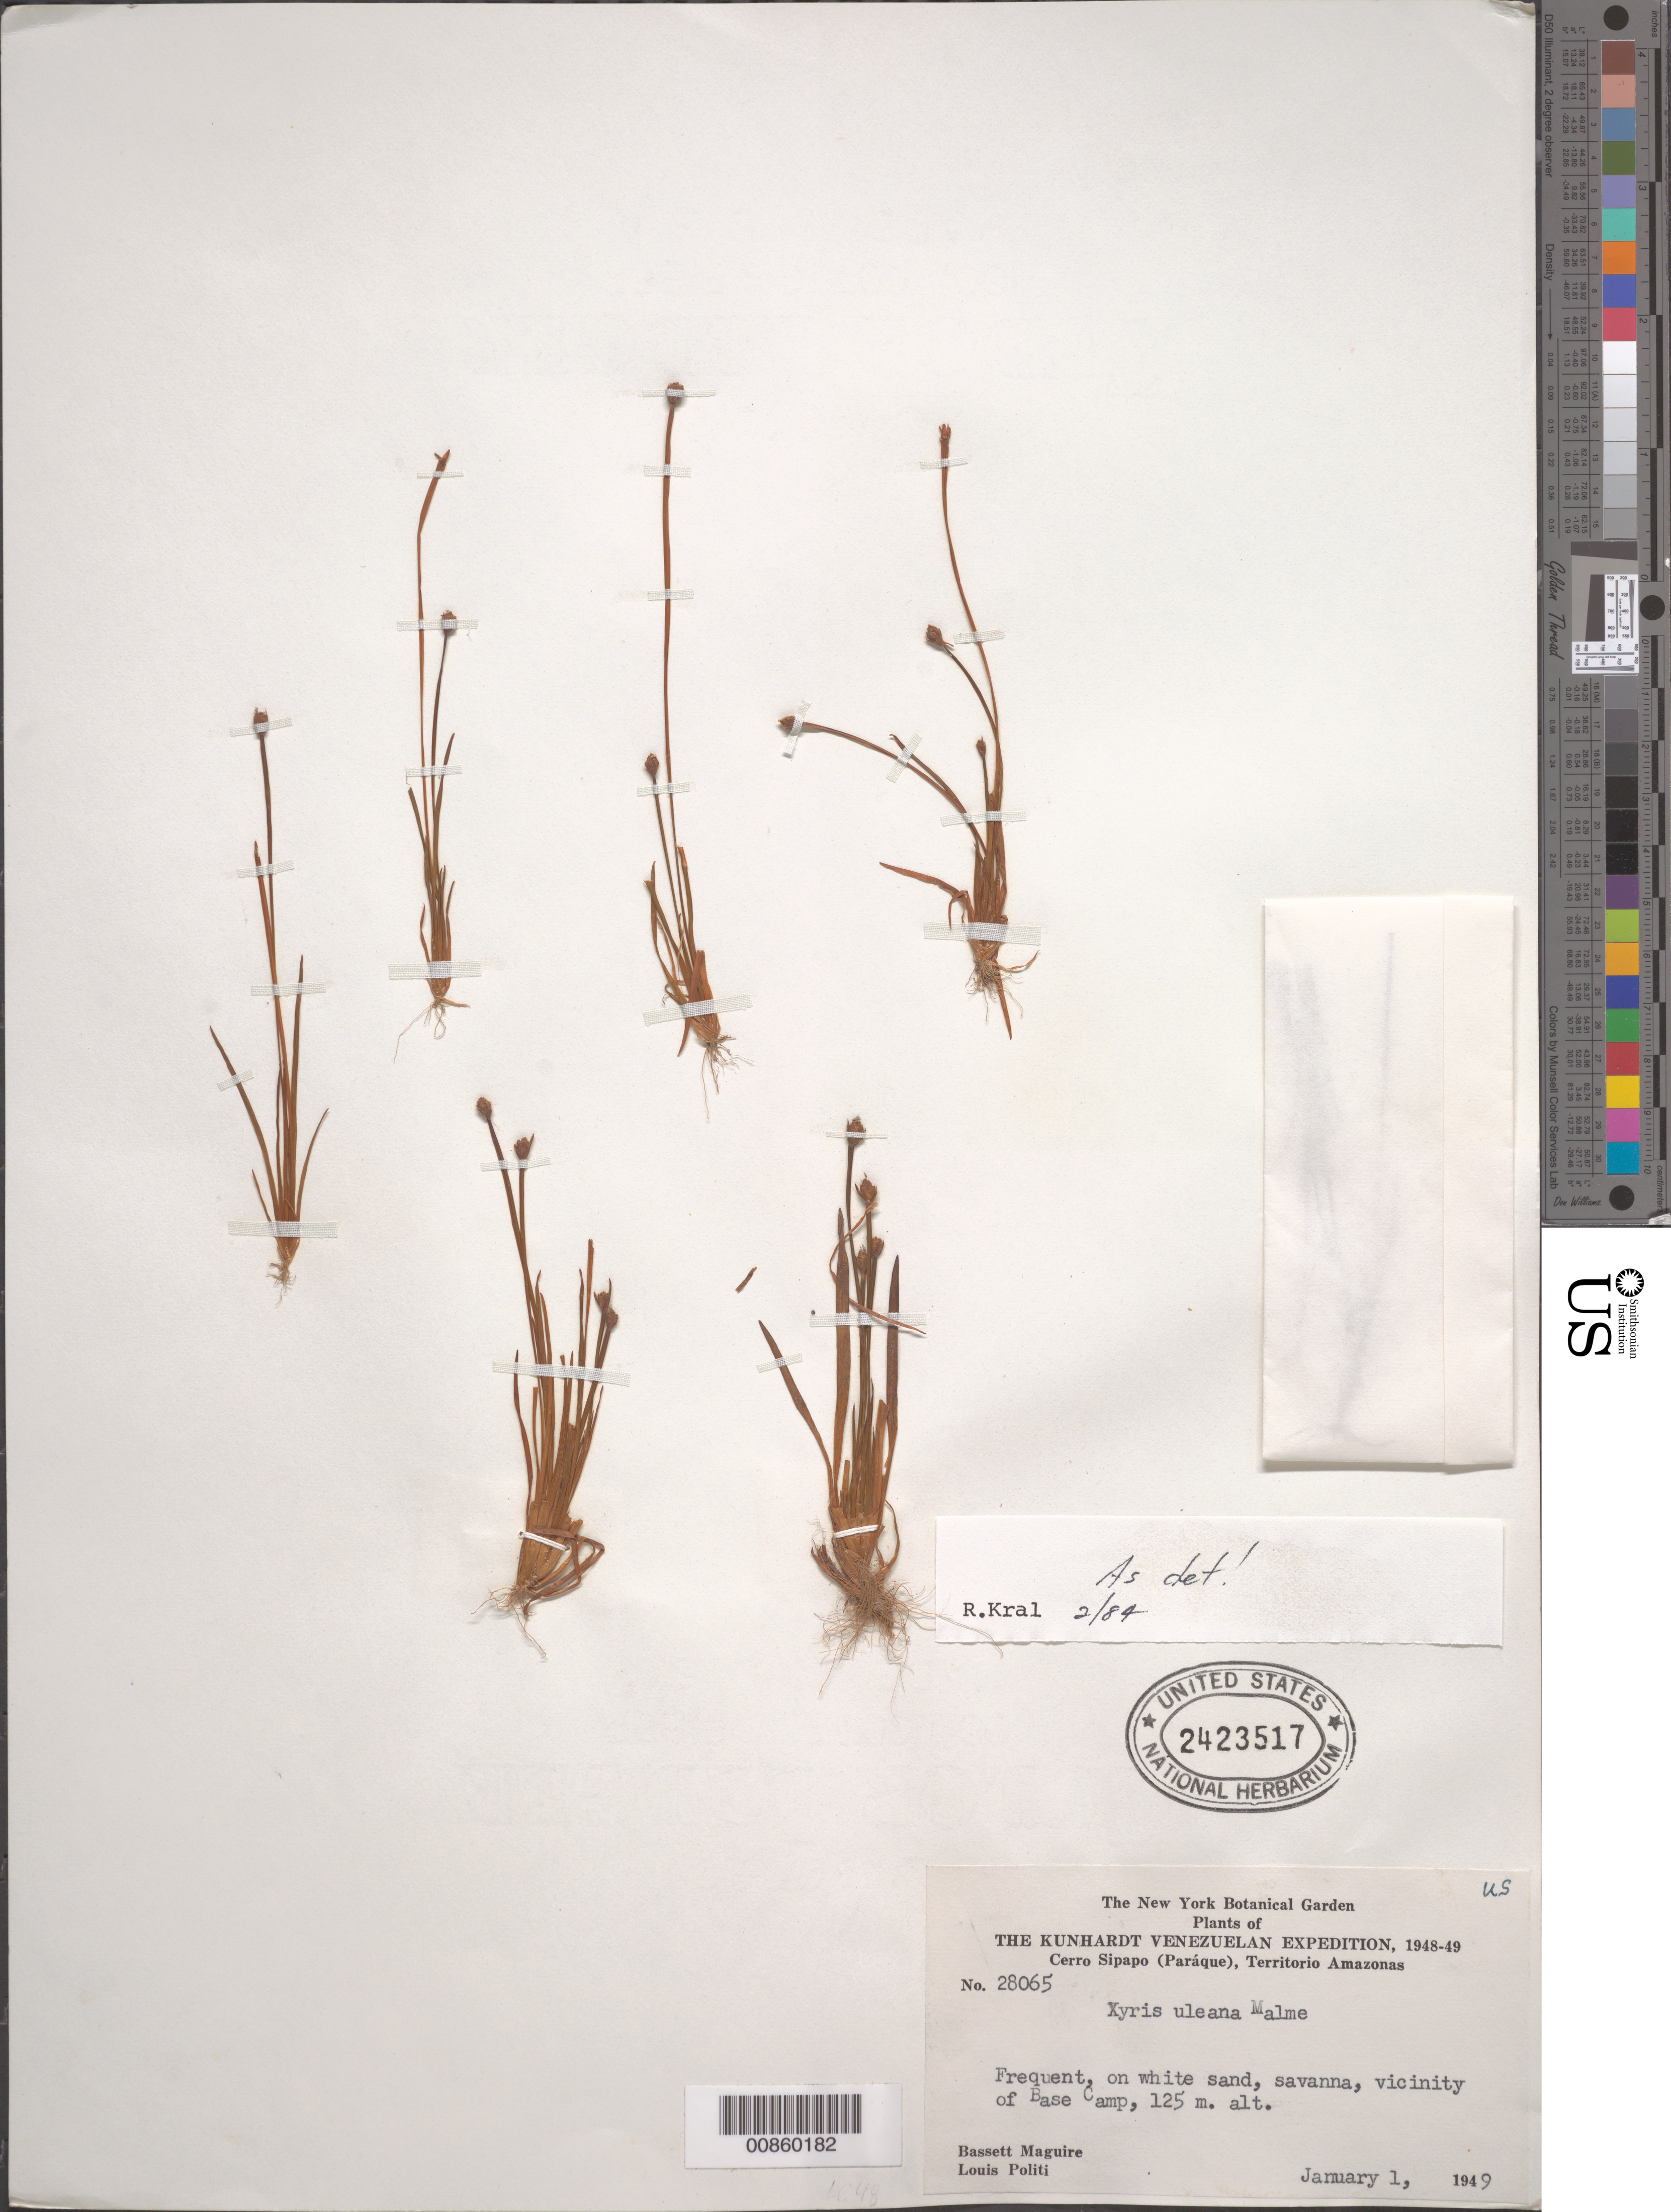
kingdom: Plantae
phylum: Tracheophyta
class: Liliopsida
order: Poales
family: Xyridaceae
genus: Xyris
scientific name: Xyris uleana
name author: Malme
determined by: Kral, Robert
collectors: B. Maguire & L. Politi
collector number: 28065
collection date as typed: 1-Jan-49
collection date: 1949-01-01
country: Venezuela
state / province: Amazonas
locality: Cerro Sipapo (Paráque), Base Camp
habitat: White sand, savanna.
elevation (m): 125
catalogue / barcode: US 2423517